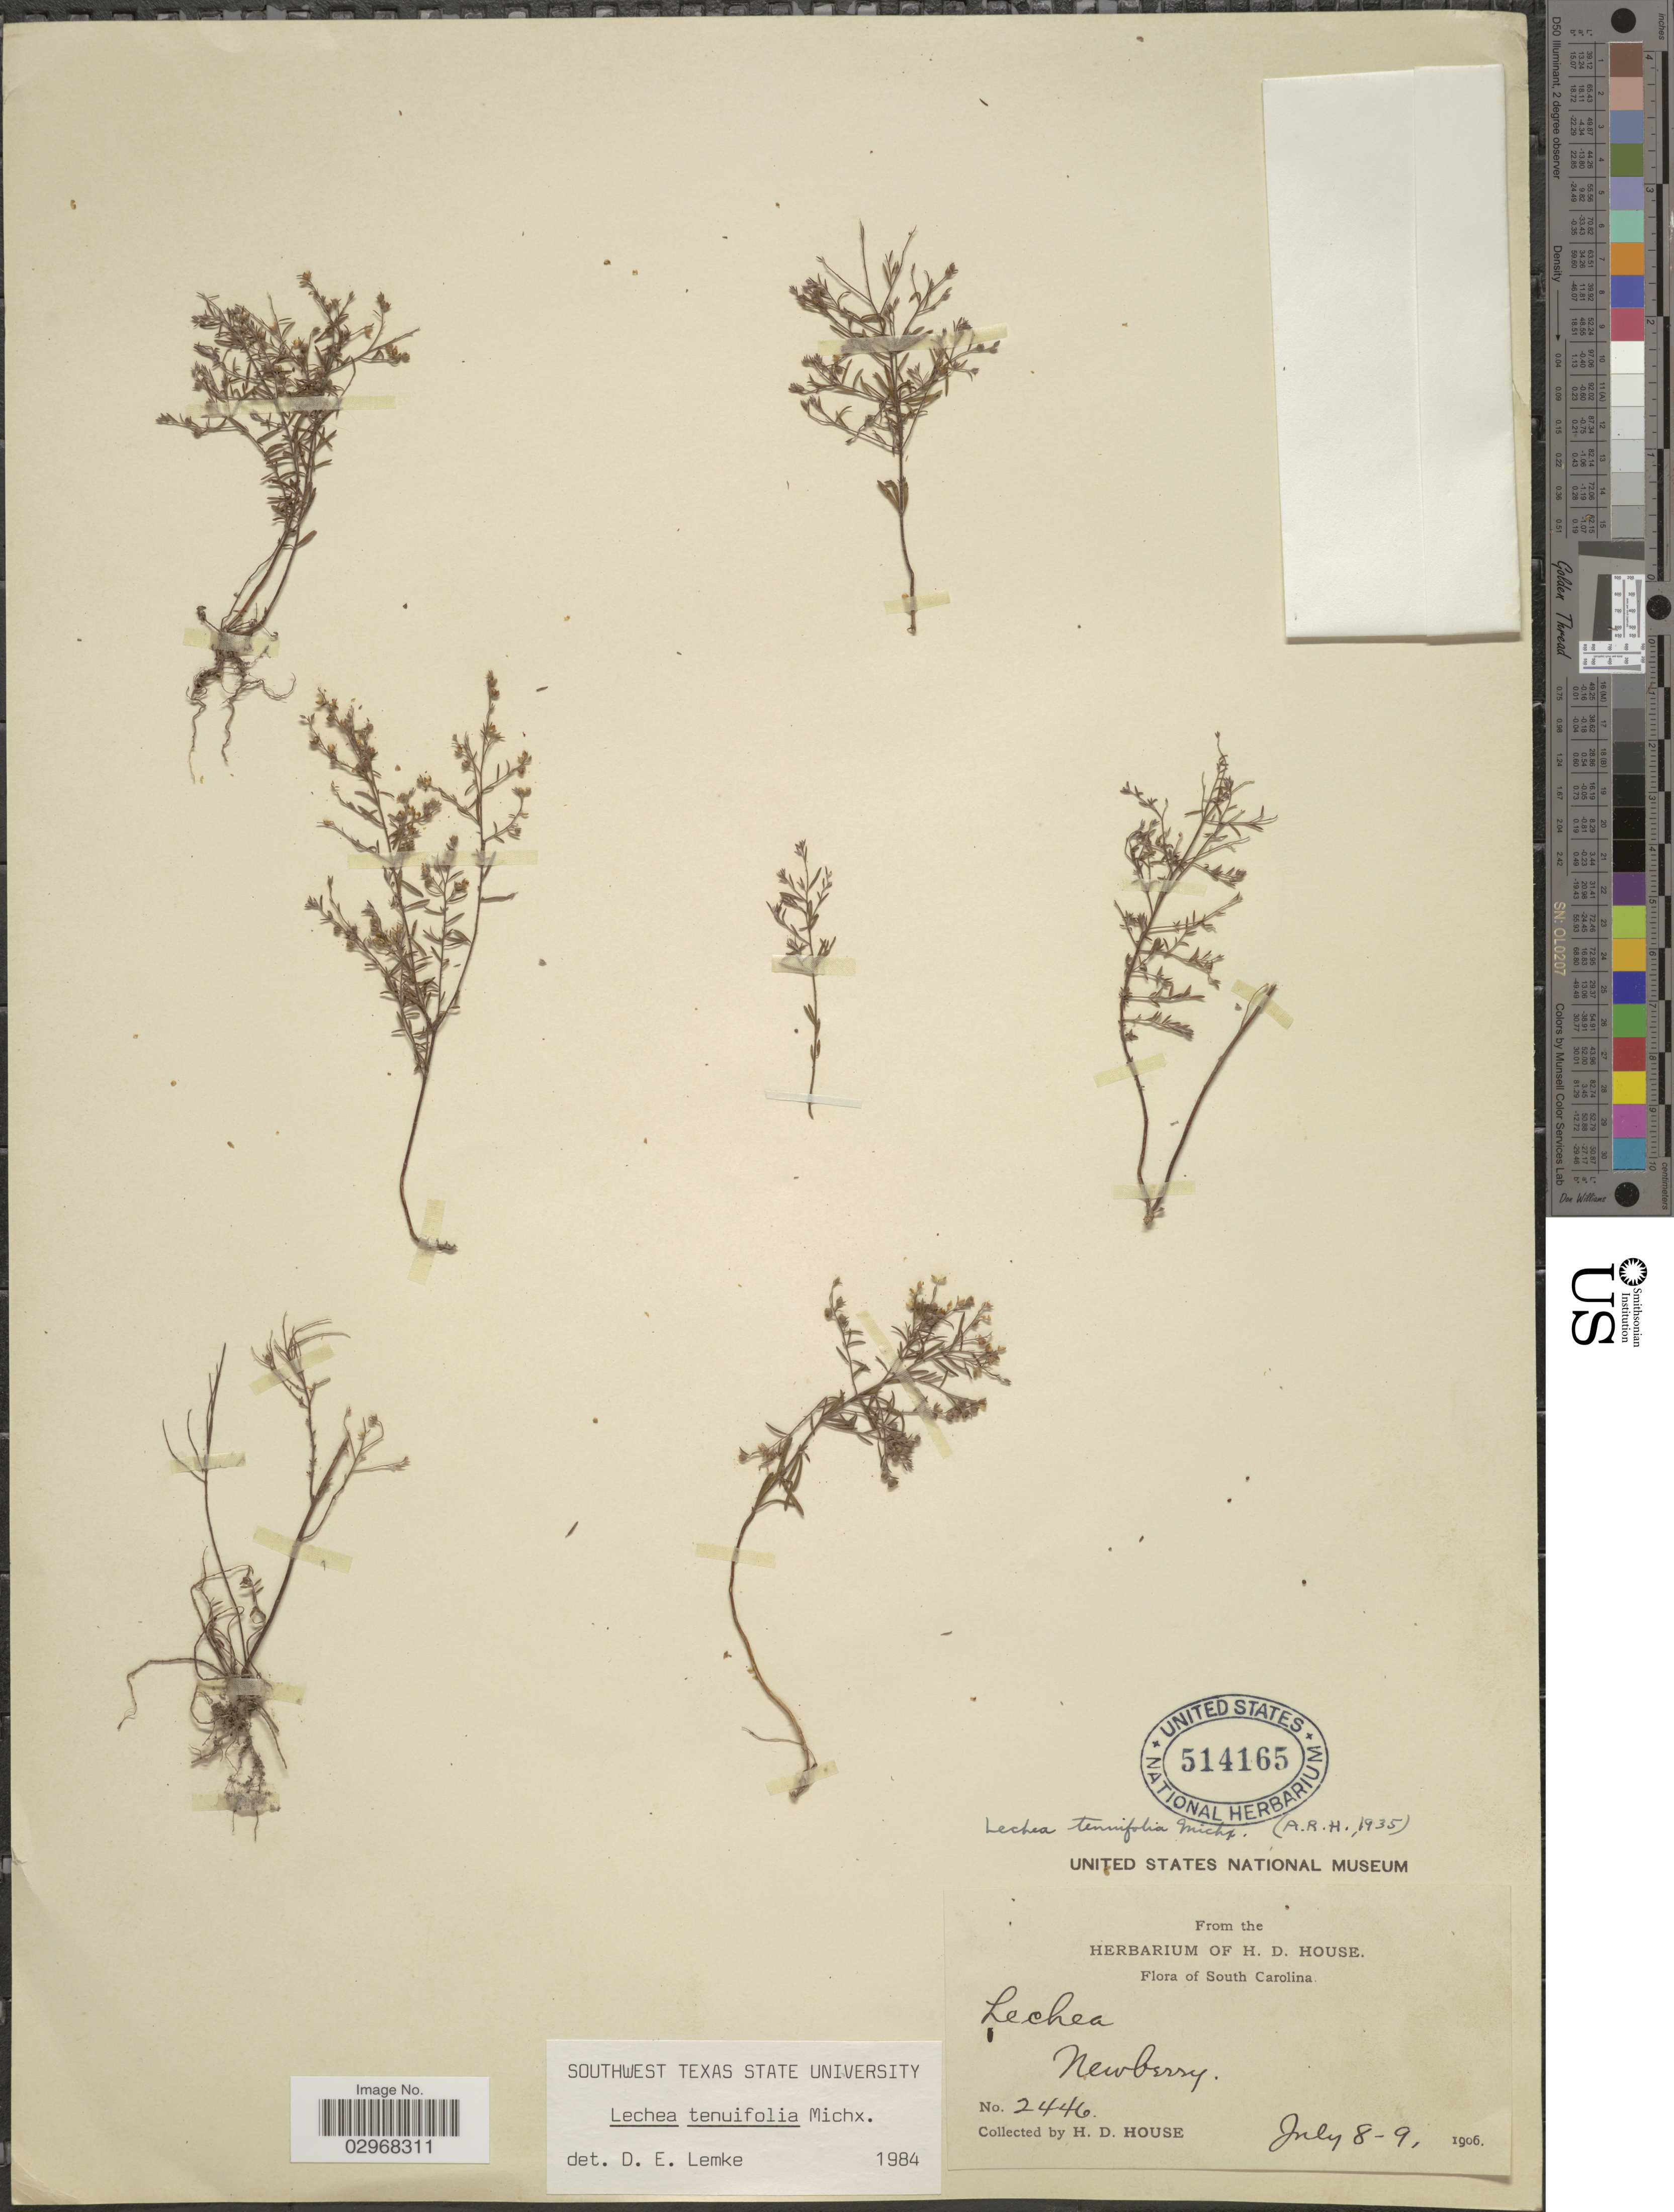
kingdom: Plantae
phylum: Tracheophyta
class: Magnoliopsida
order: Malvales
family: Cistaceae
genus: Lechea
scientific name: Lechea tenuifolia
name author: Michx.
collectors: H. D. House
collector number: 2446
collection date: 1906-07-08/1906-07-09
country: United States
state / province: South Carolina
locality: Newberry.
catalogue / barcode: US 514165